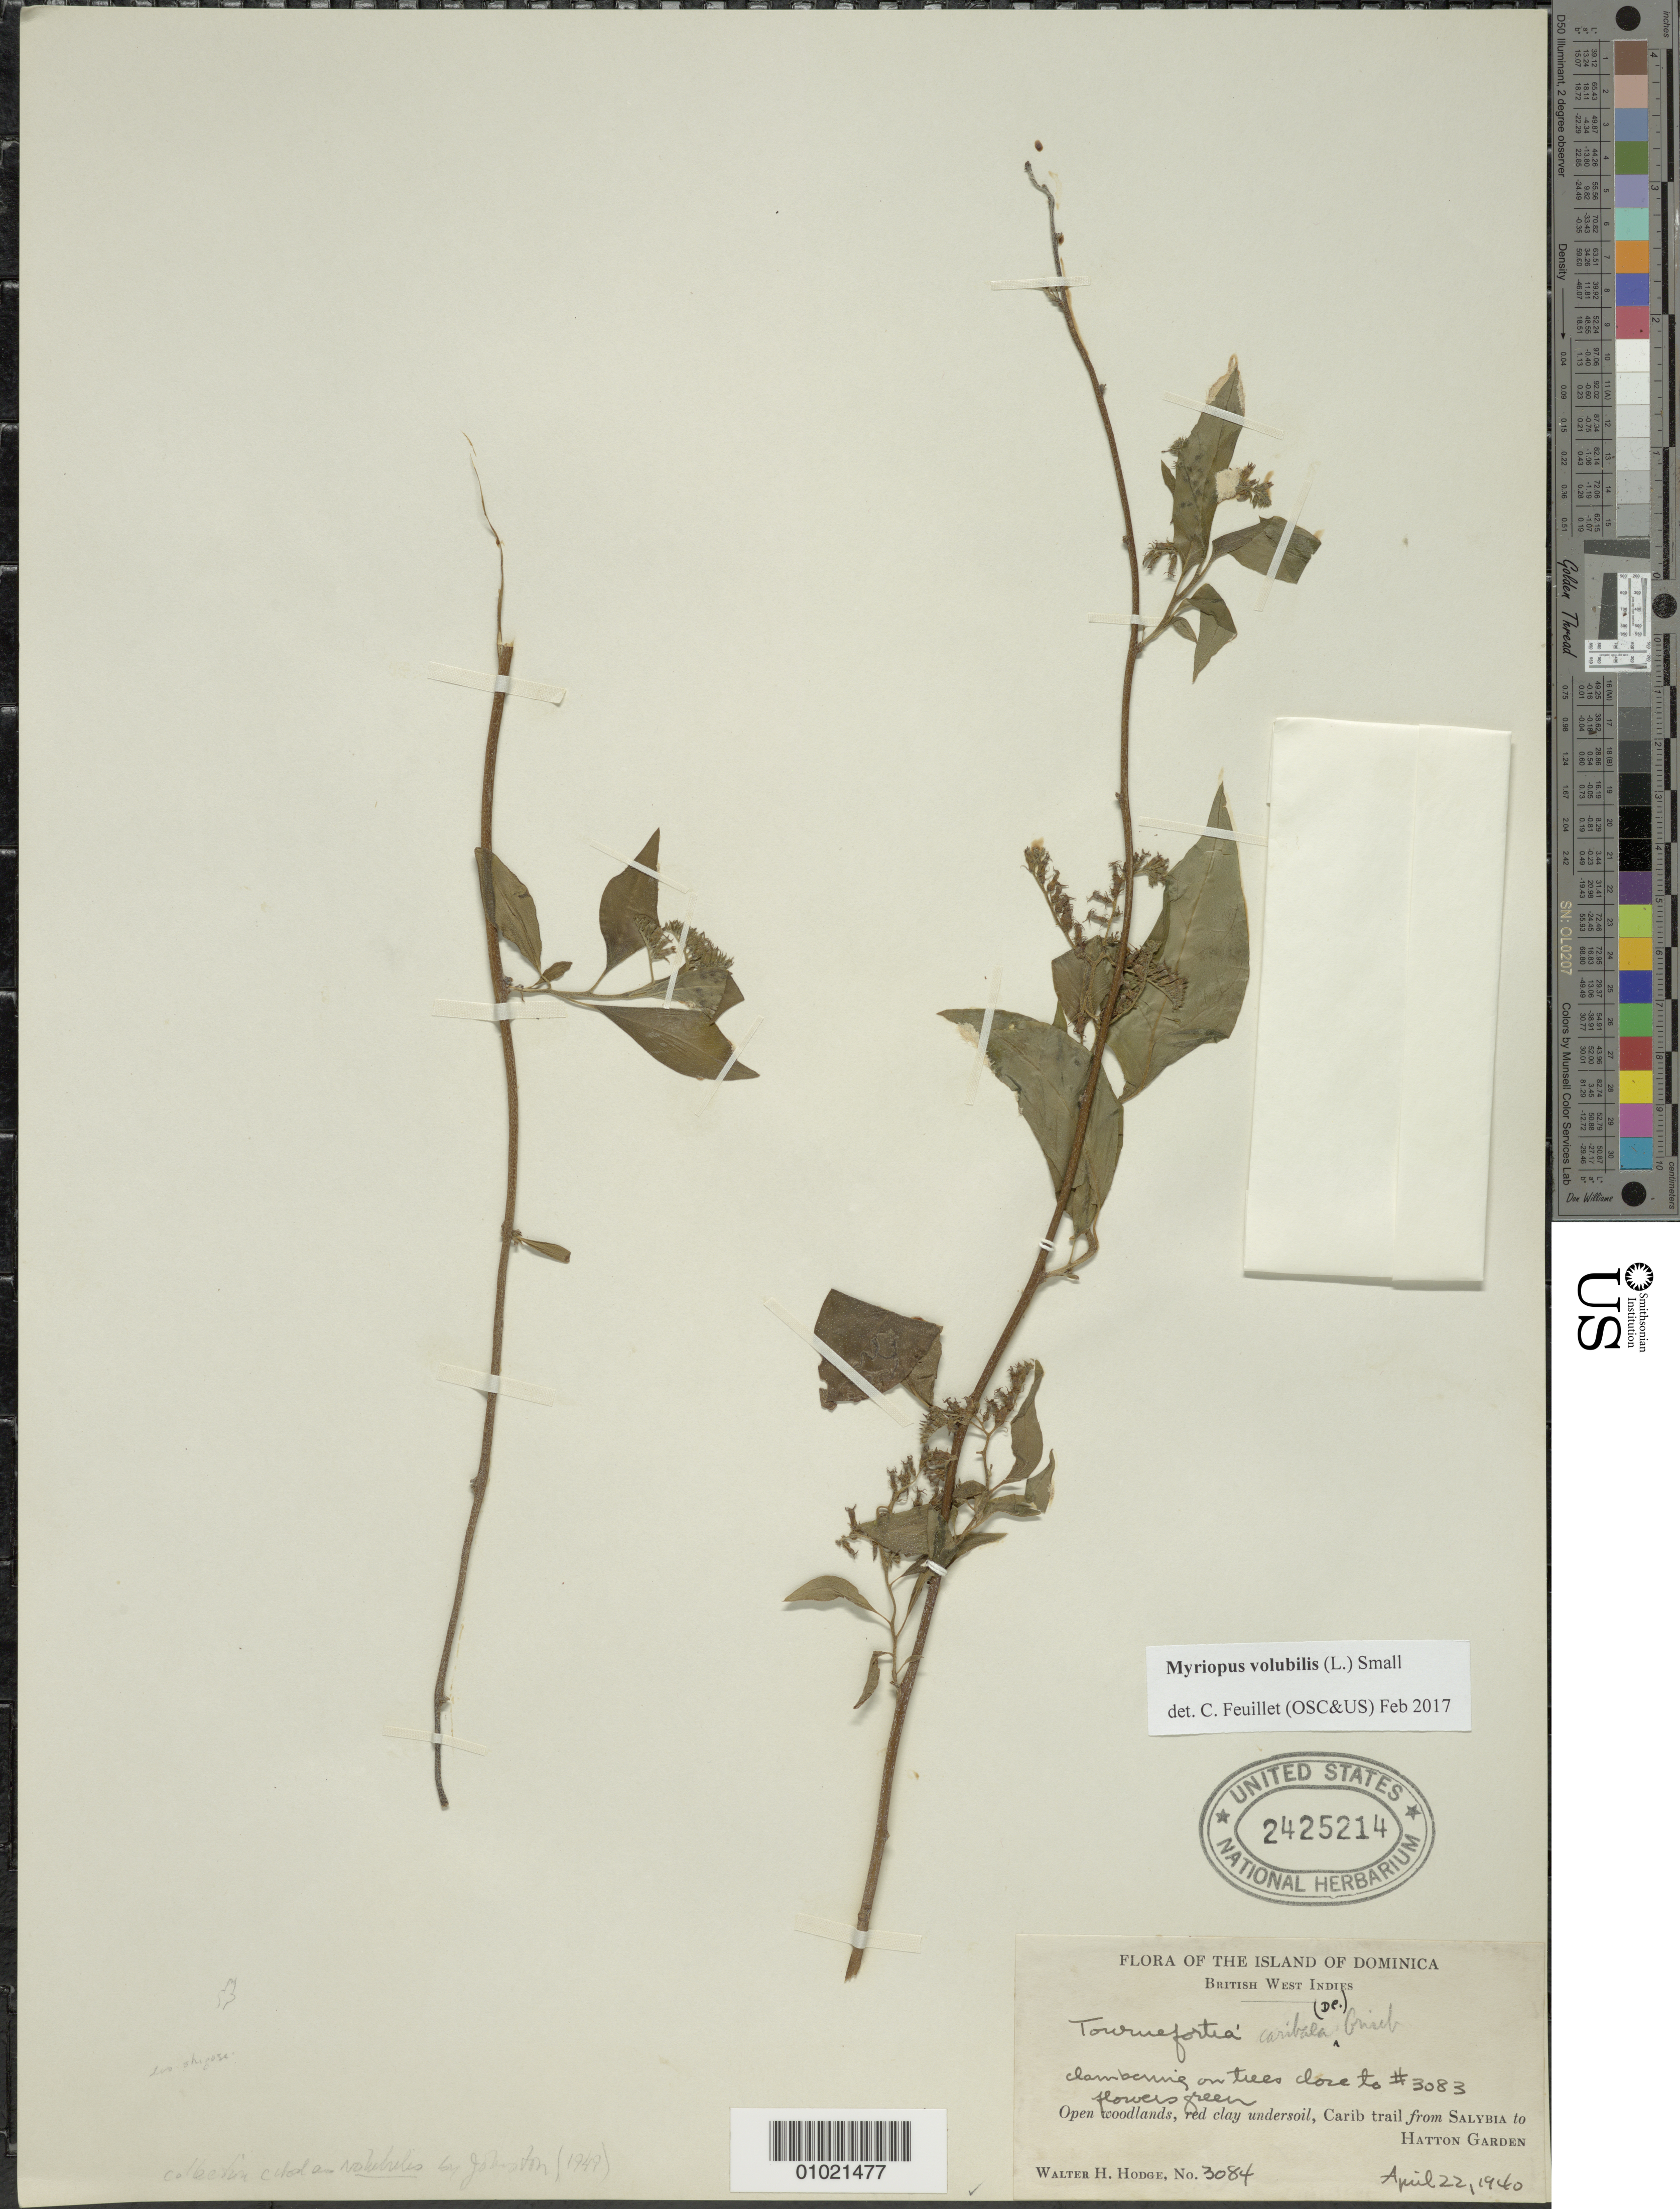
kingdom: Plantae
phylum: Tracheophyta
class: Magnoliopsida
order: Boraginales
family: Heliotropiaceae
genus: Myriopus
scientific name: Myriopus volubilis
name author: (L.) Small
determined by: Feuillet, C.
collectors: W. Hodge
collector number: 3084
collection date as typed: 22 Apr 1940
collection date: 1940-04-22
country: Dominica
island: Dominica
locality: Open woodlands, red clay undersoil, Carib trail from Salybia to Hatton Garden.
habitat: Open woodlands, red clay undersoil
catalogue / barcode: US 2425214